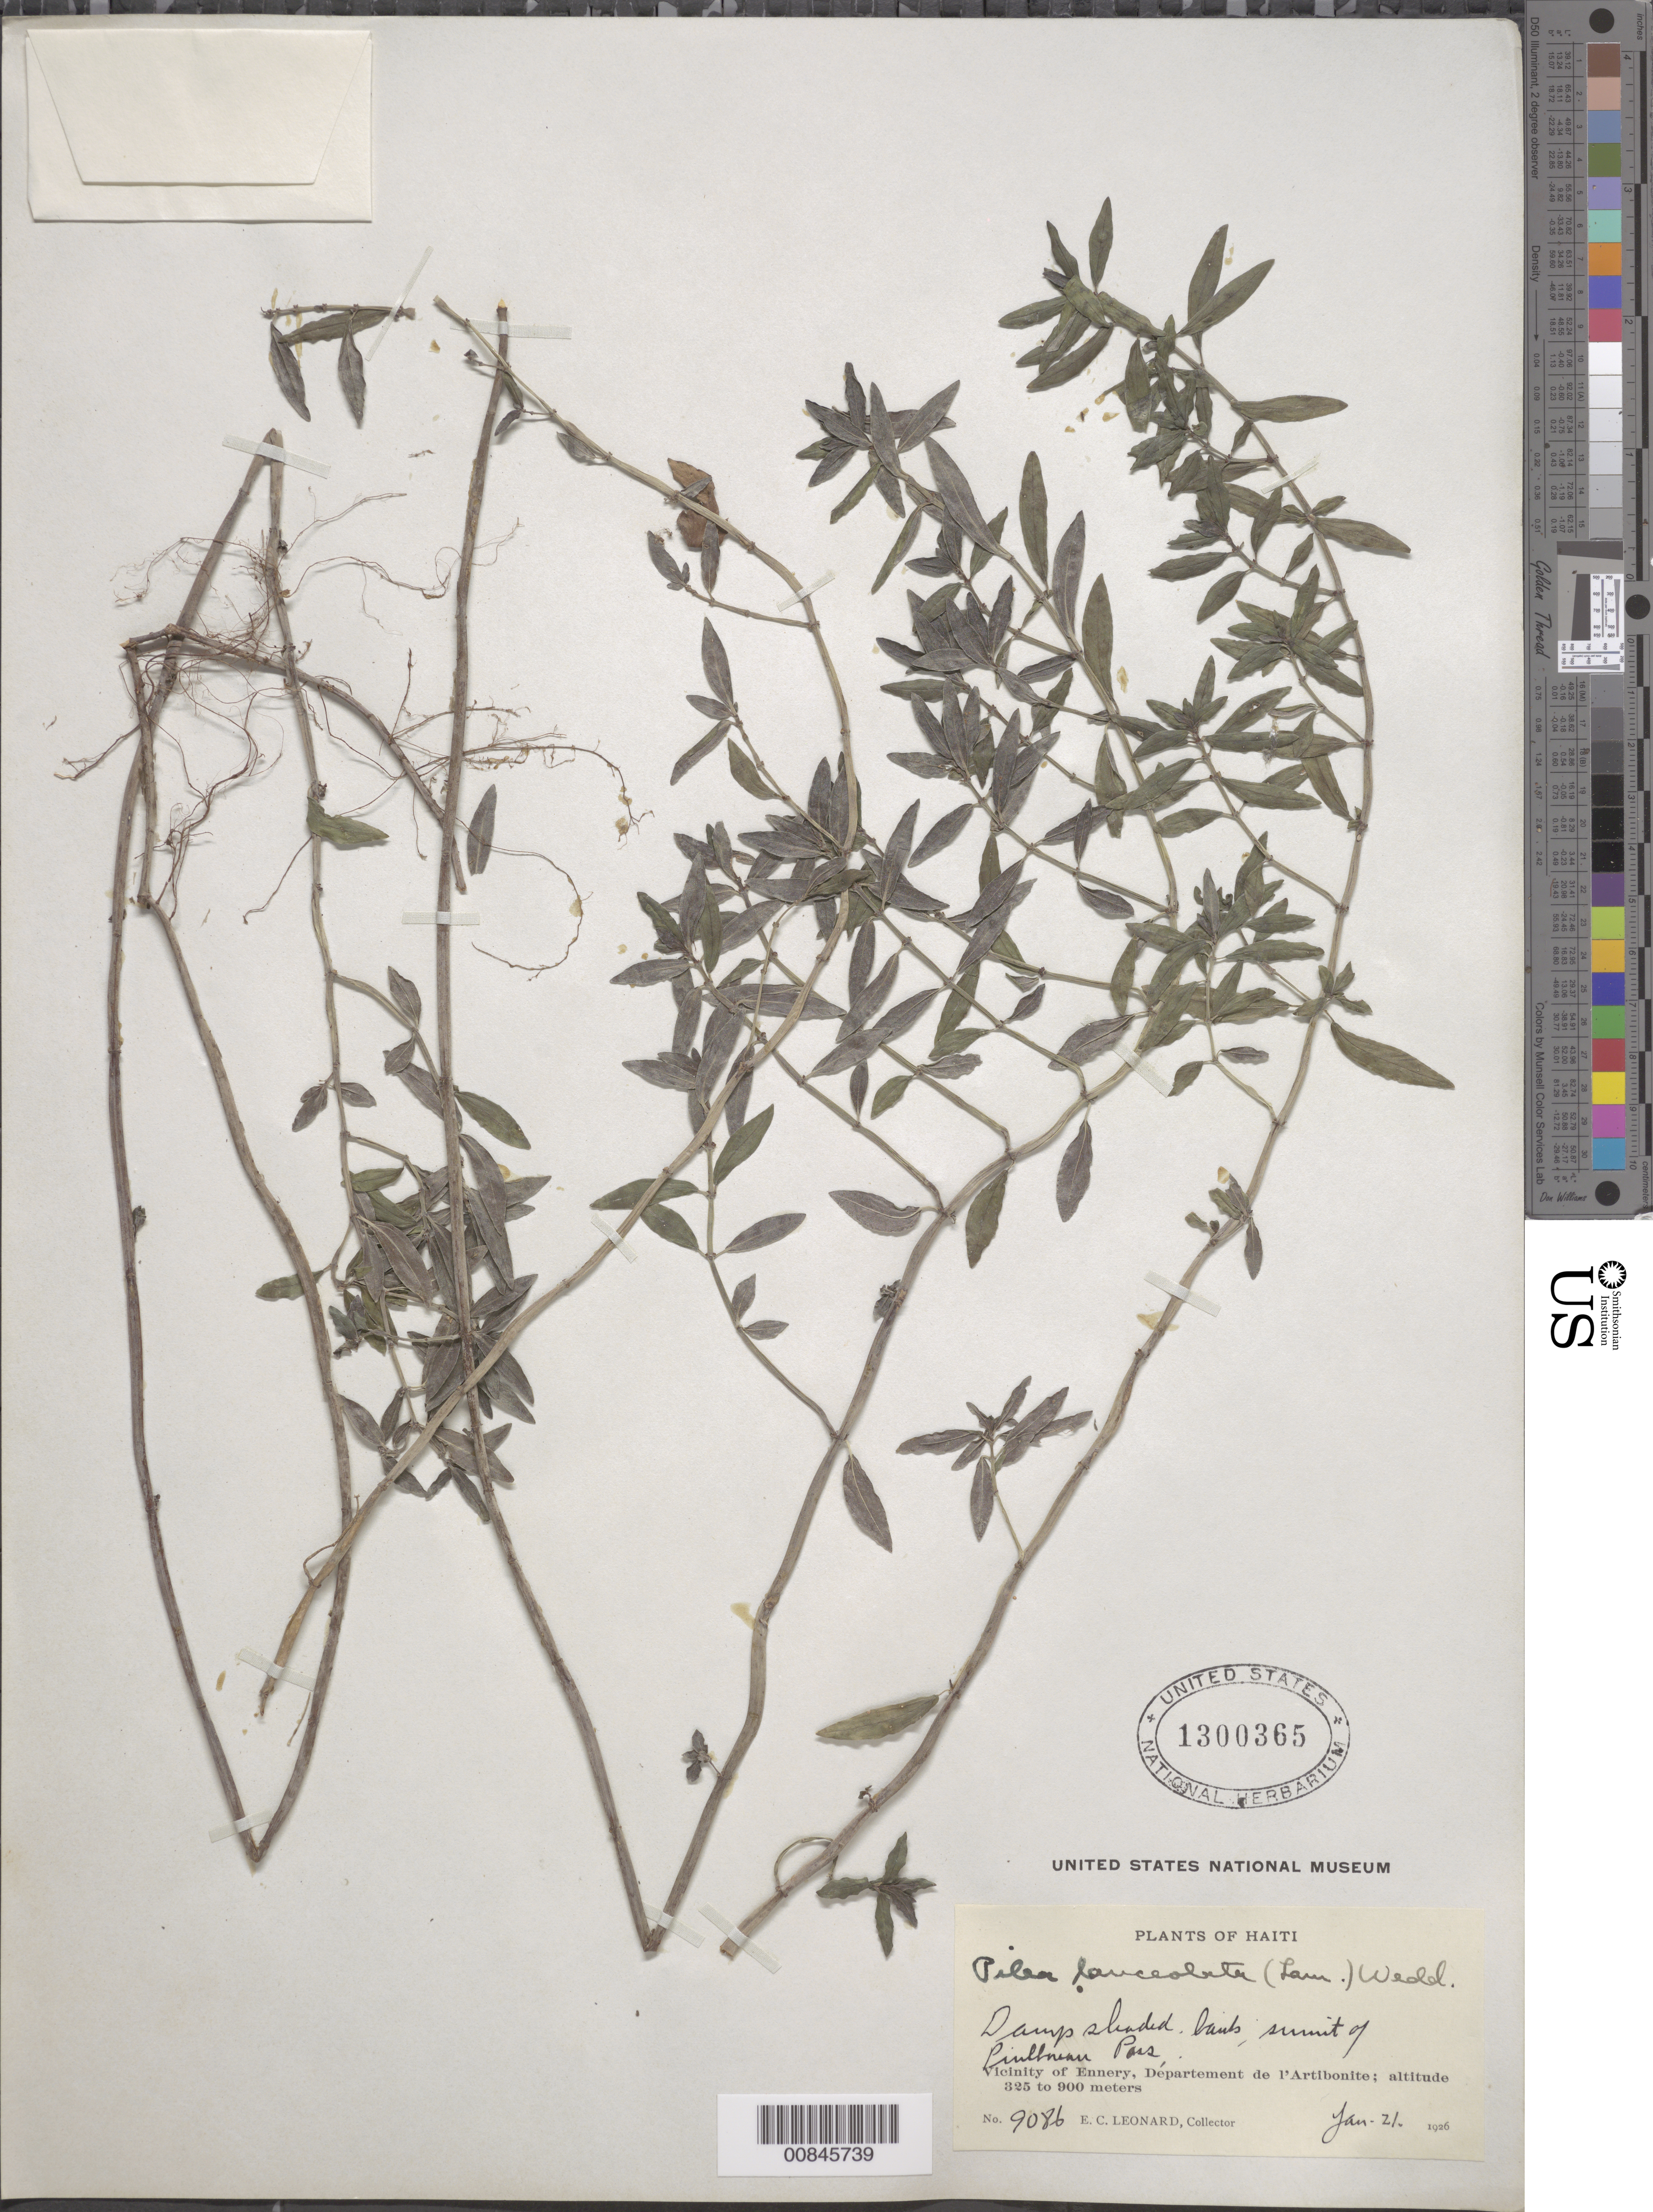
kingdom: Plantae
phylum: Tracheophyta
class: Magnoliopsida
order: Rosales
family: Urticaceae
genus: Pilea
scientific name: Pilea lanceolata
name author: (Savigny) Wedd.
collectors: E. C. Leonard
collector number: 9086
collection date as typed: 21 Jan 1926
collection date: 1926-01-21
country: Haiti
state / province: Artibonite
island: Hispaniola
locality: Vicinity of Ennery, Summit of Puilboreau Pass.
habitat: Damp shaded banks.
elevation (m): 325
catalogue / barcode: US 1300365